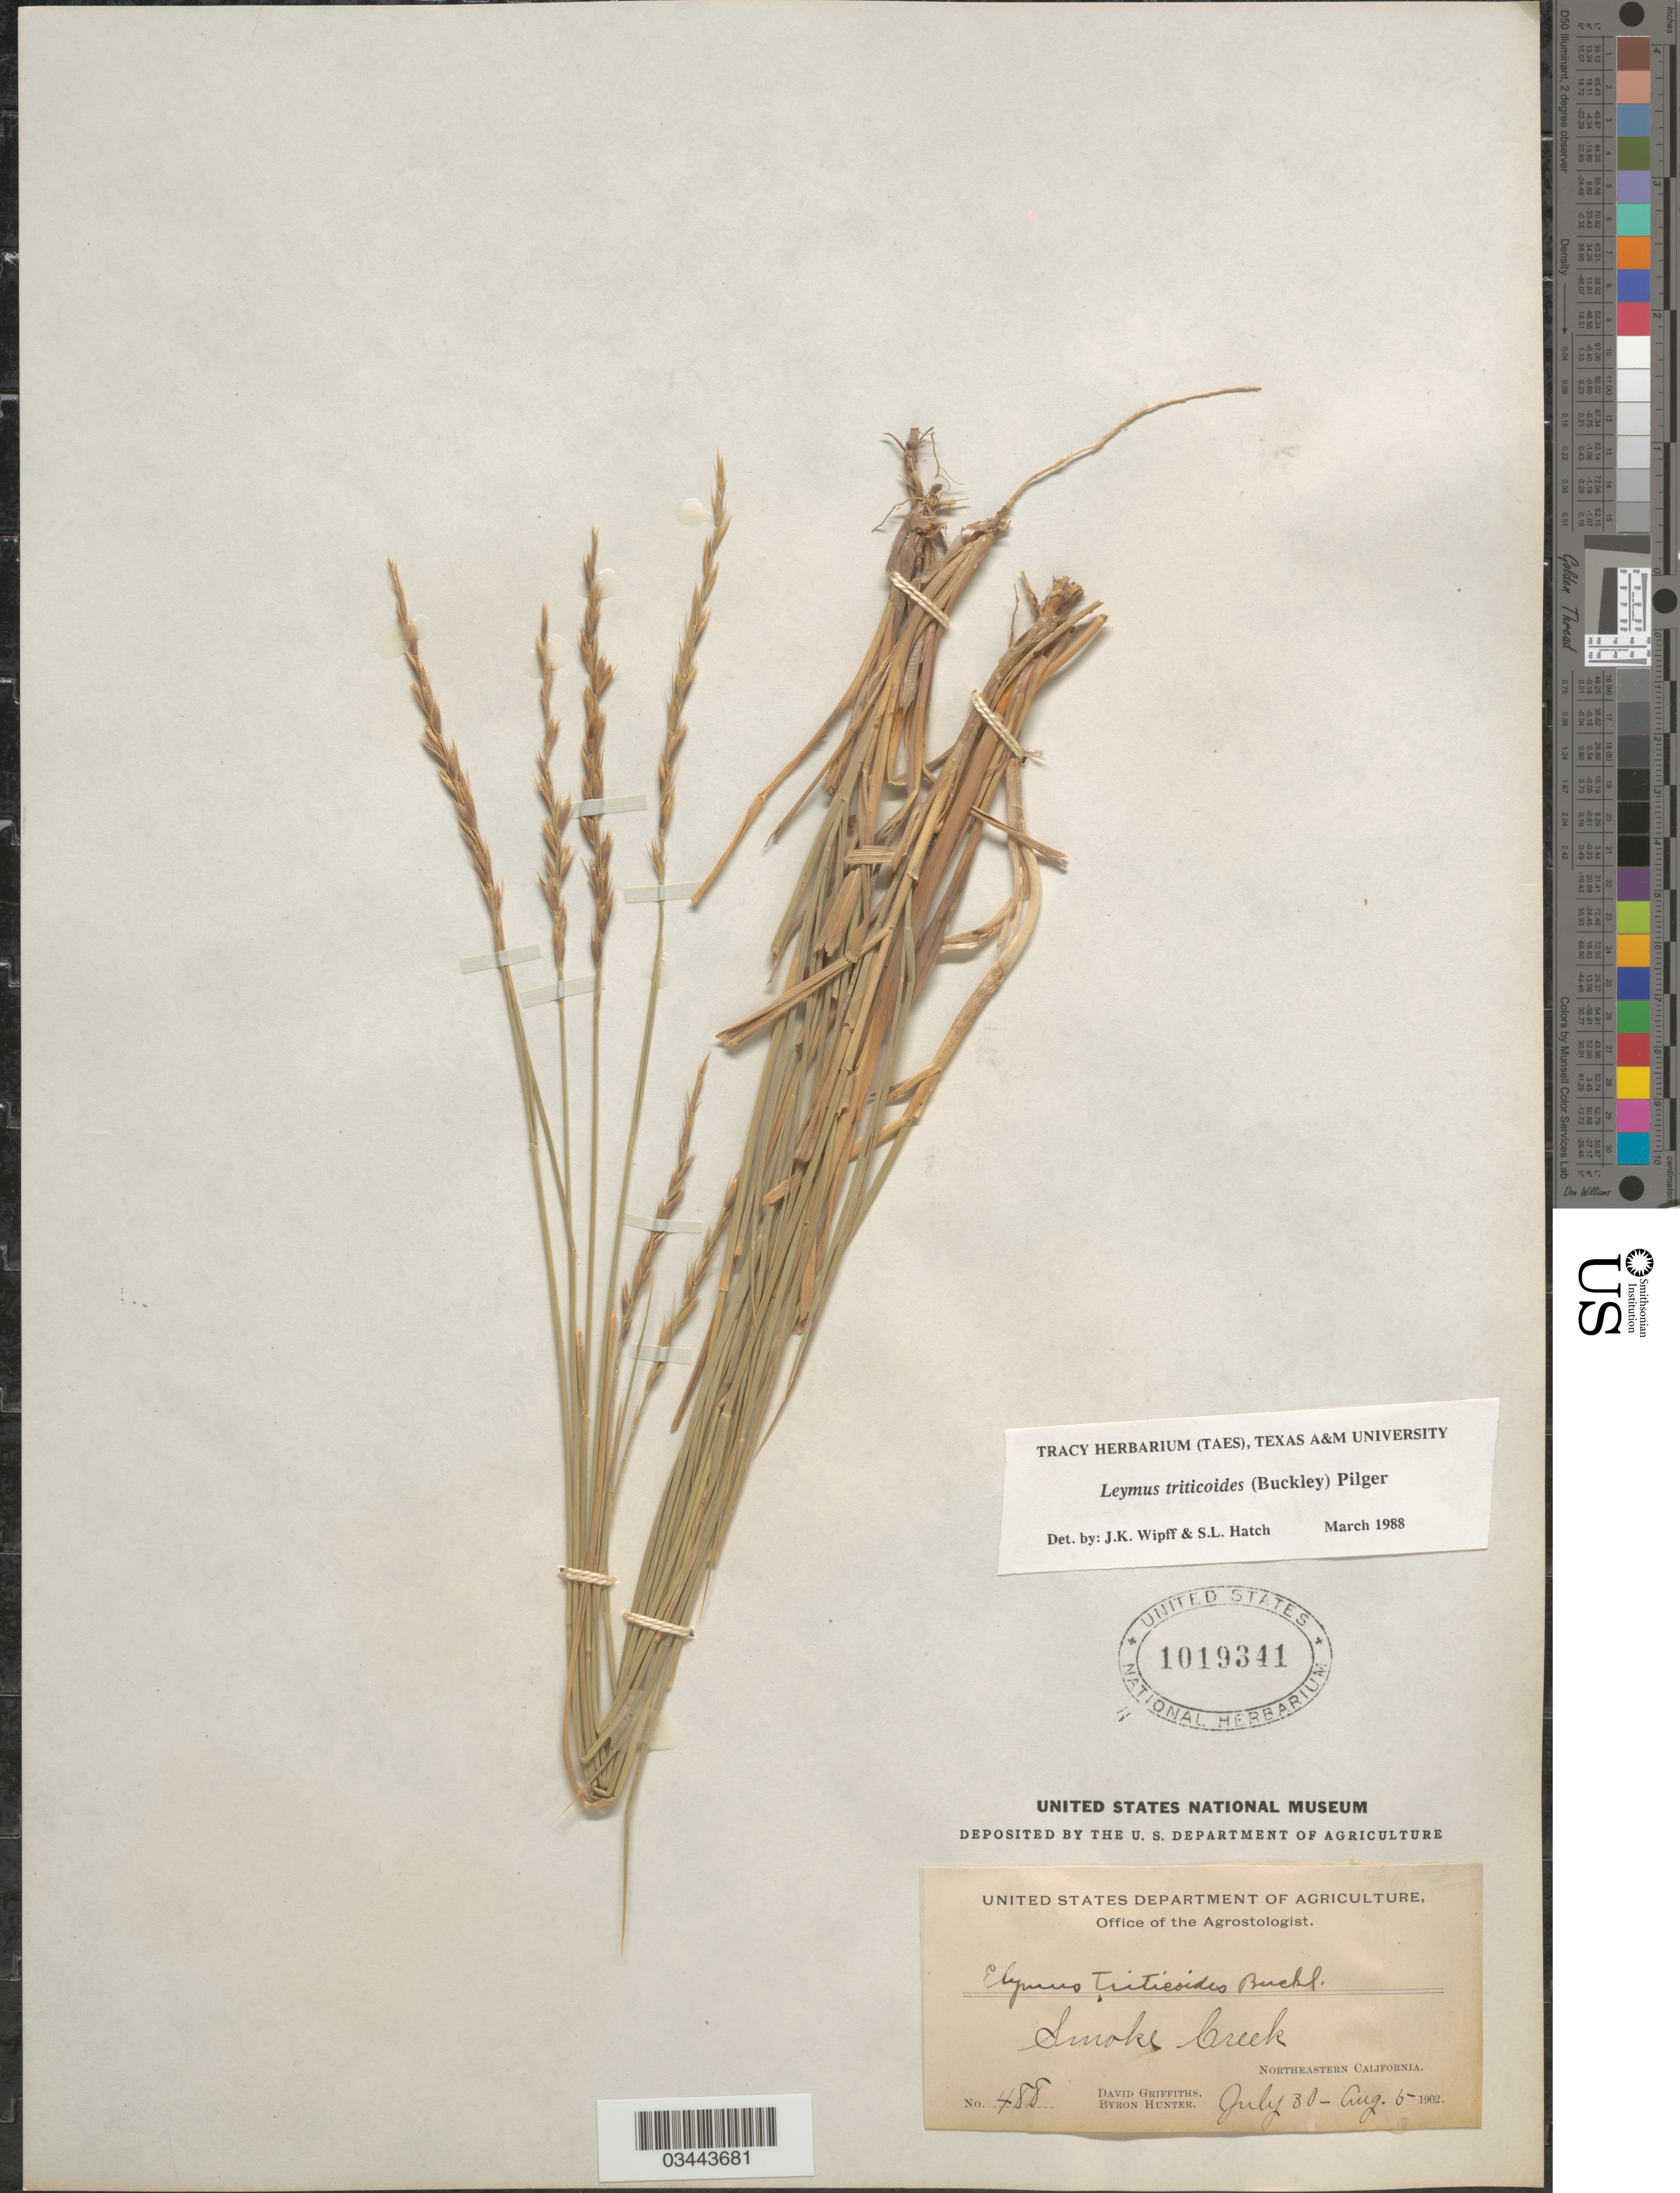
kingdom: Plantae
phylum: Tracheophyta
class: Liliopsida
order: Poales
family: Poaceae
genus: Leymus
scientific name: Leymus triticoides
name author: (Buckley) Pilg.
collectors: D. Griffiths & B. Hunter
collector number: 488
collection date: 1902-07-30/1902-08-05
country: United States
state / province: California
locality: Smoke Creek. Northeastern California.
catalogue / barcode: US 1019341